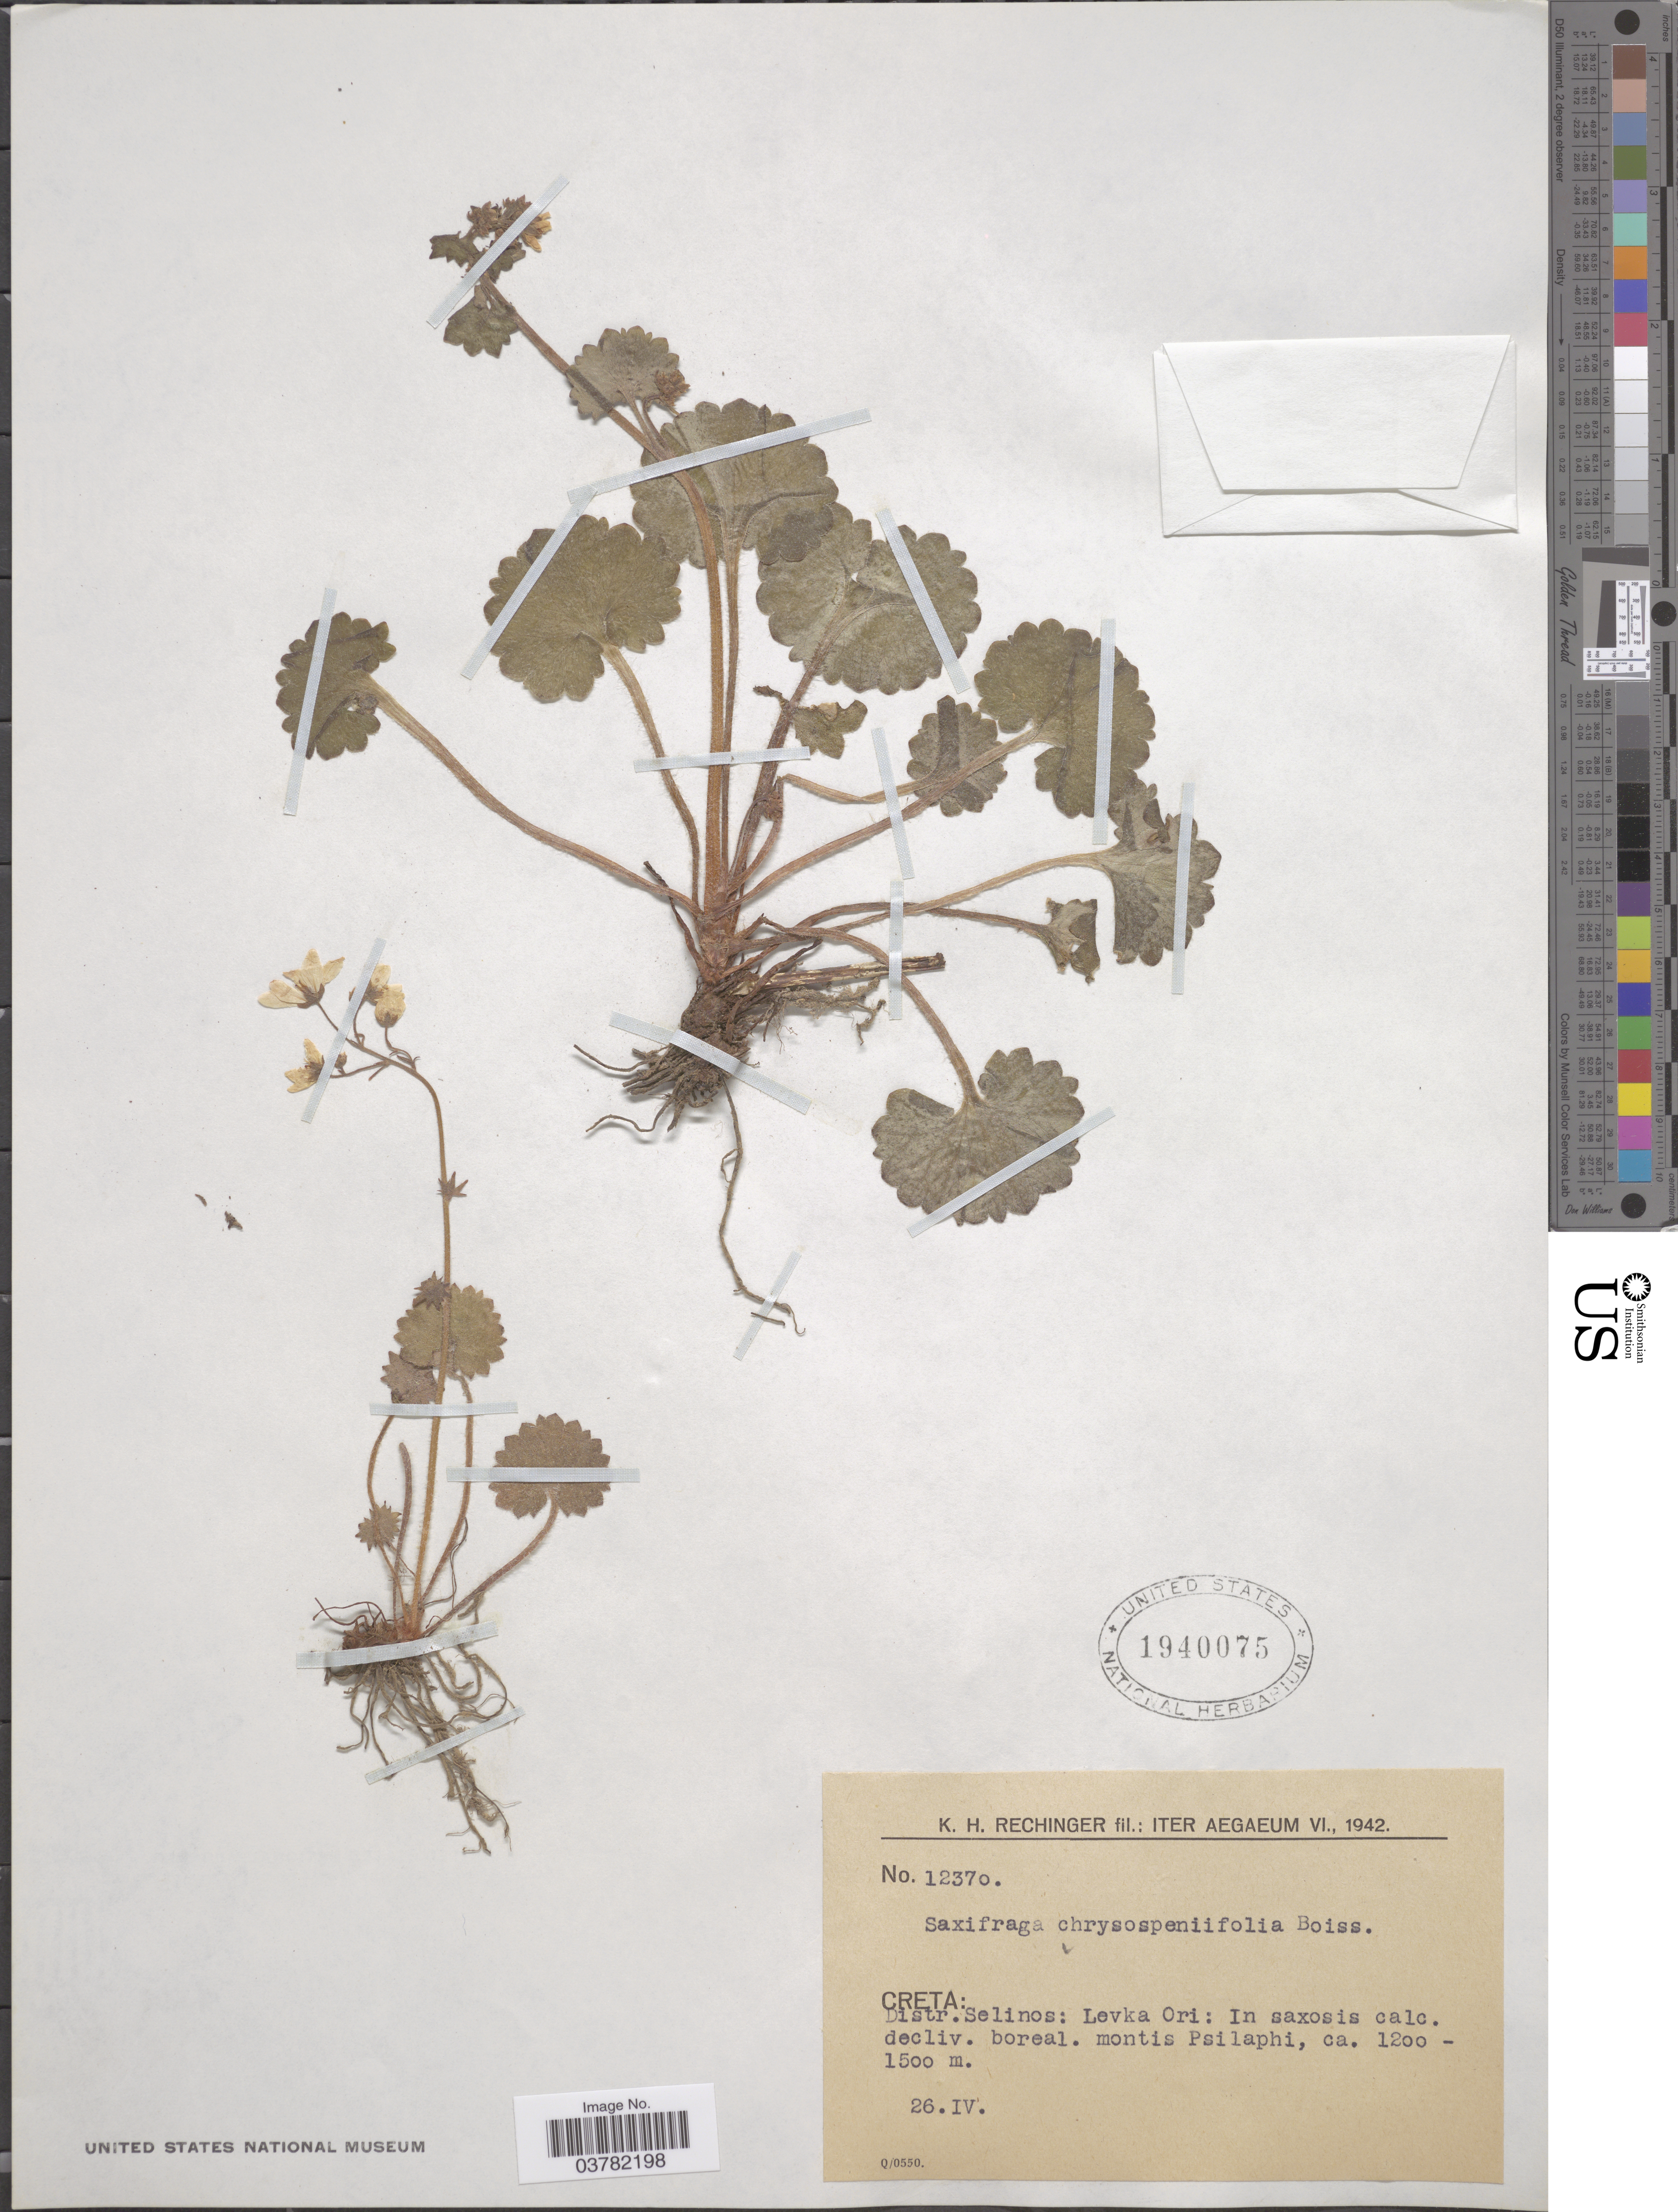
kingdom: Plantae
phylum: Tracheophyta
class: Magnoliopsida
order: Saxifragales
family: Saxifragaceae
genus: Saxifraga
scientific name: Saxifraga chrysospleniifolia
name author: Boiss.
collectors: K. H. Rechinger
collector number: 12370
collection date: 1942-04-26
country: Greece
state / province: Crete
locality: Iter Aegaeum VI., 1942. Creta: Distr.Selinos: Levka Ori: In saxosis calc. decliv. boreal. montis Psilaphi.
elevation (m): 1200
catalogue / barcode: US 1940075